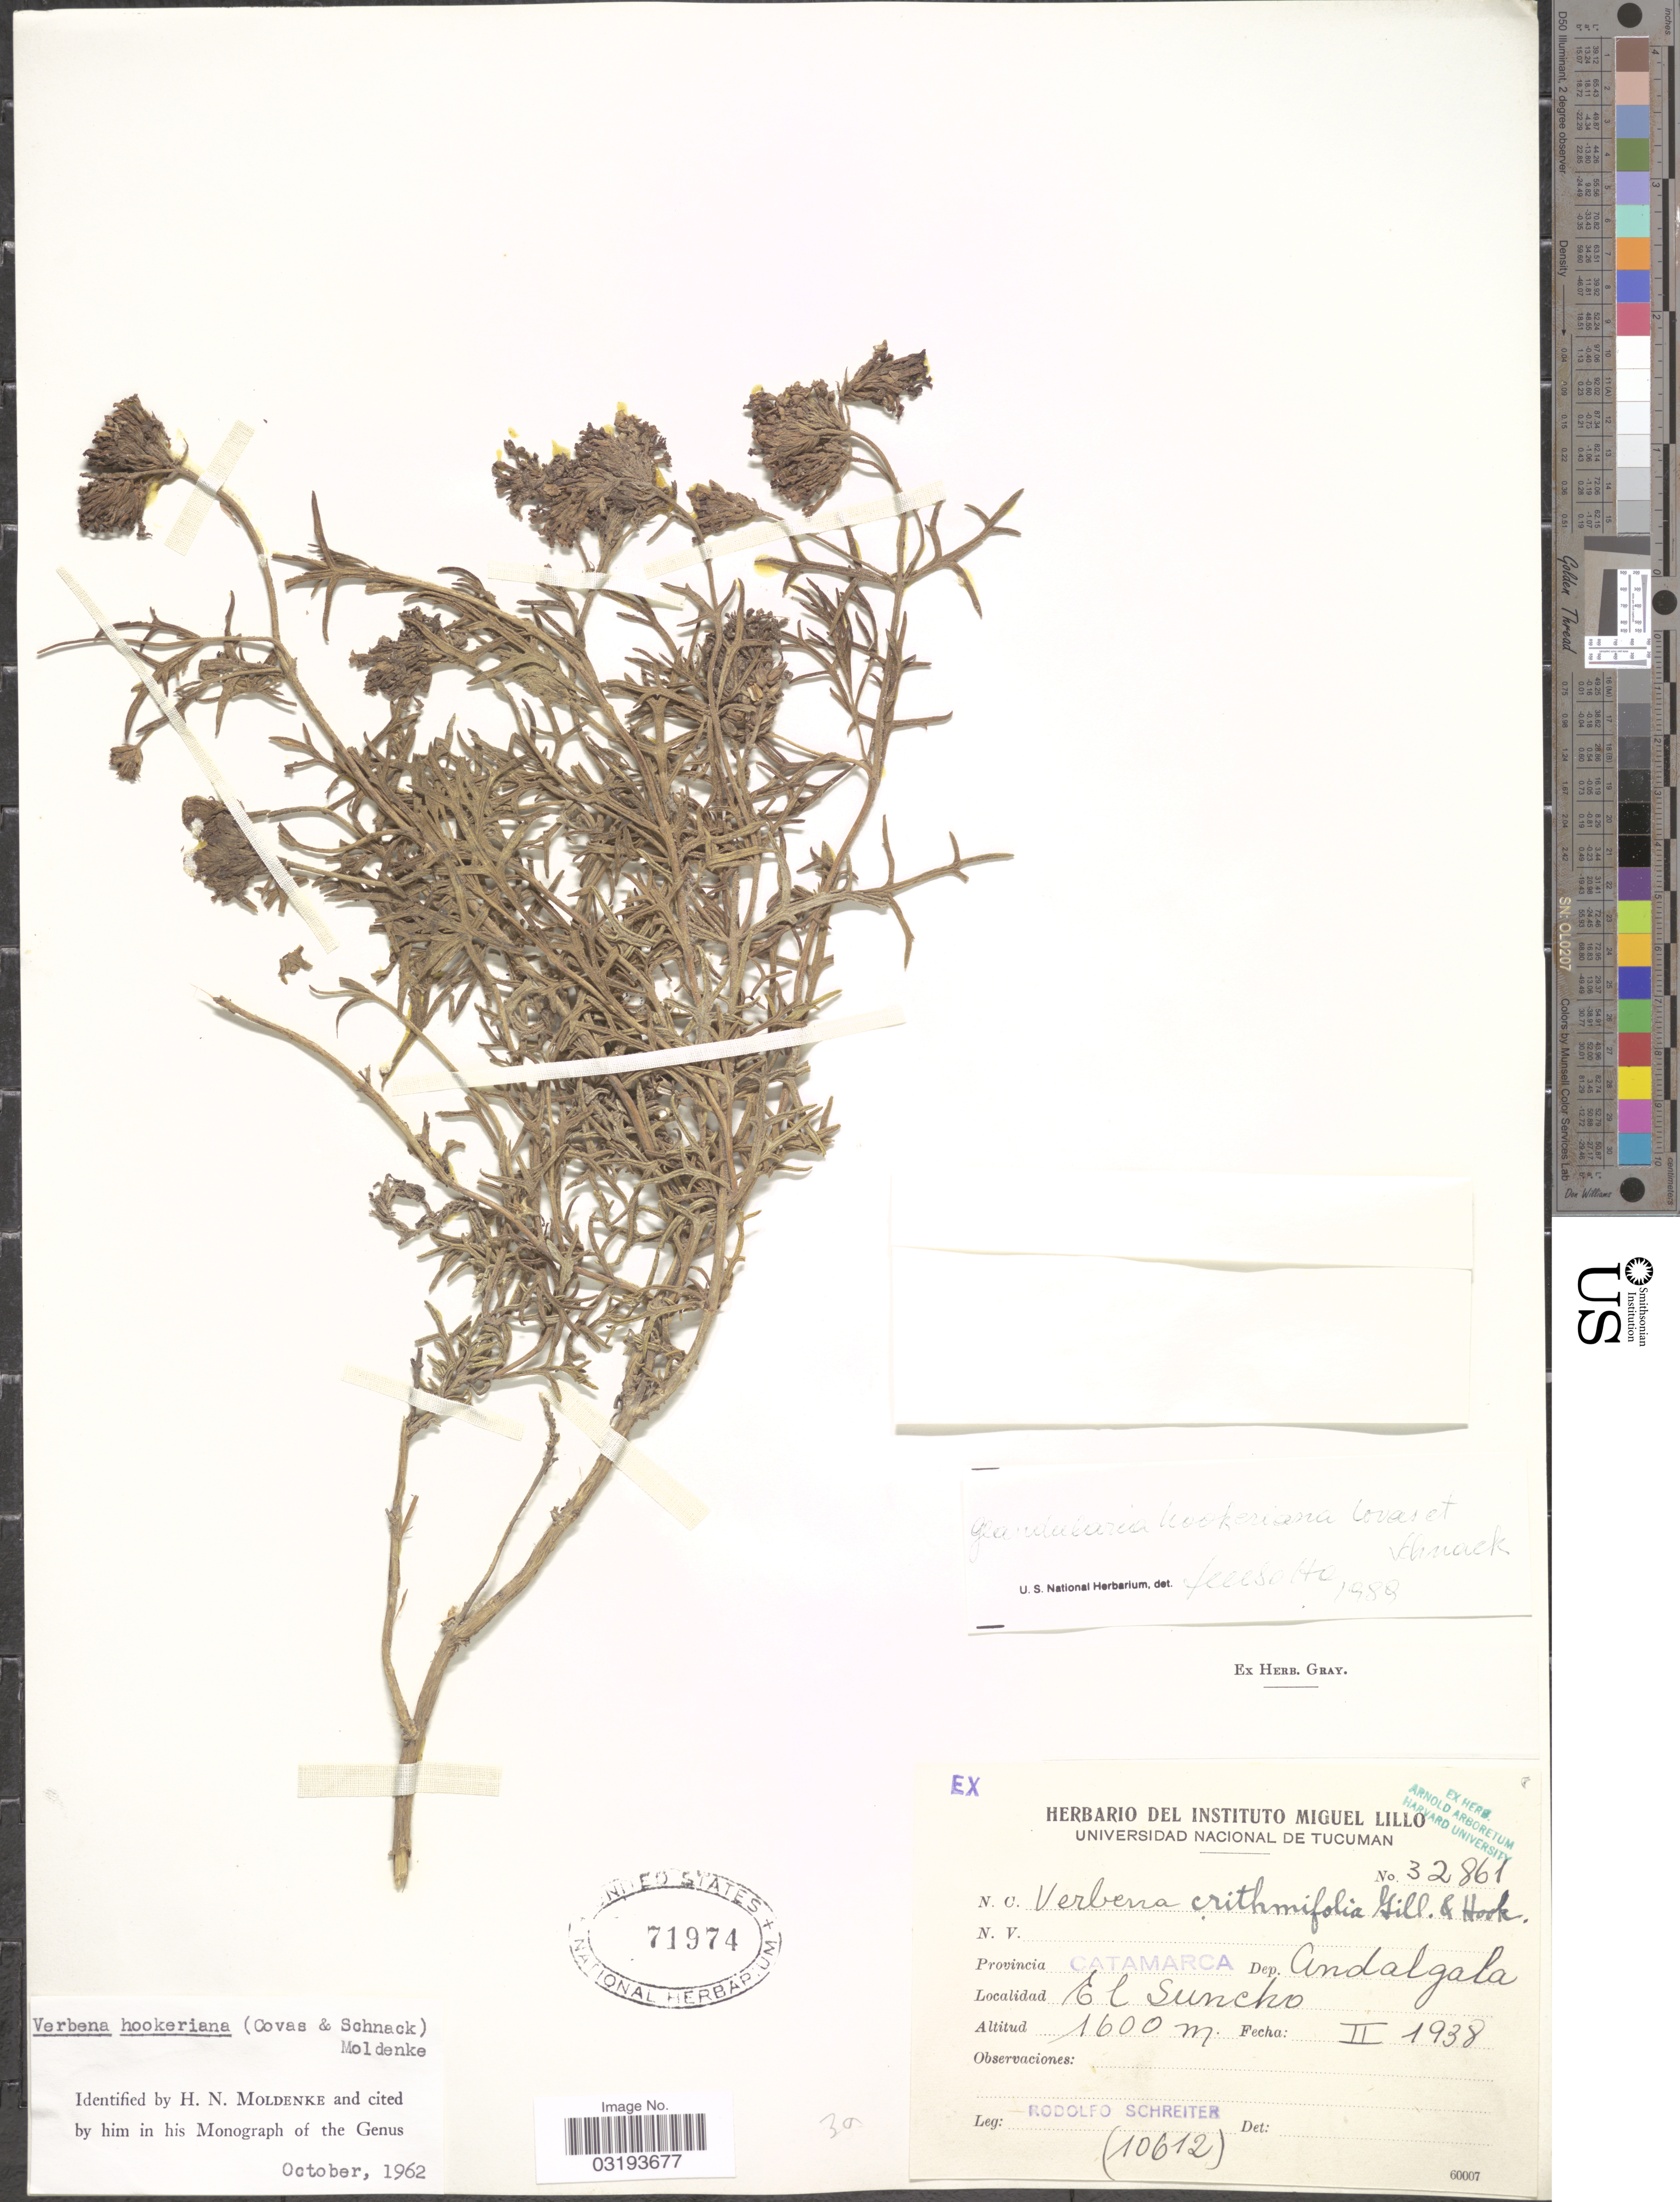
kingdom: Plantae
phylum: Tracheophyta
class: Magnoliopsida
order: Lamiales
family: Verbenaceae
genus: Verbena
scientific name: Verbena hookeriana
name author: (Covas & Schack) Moldenke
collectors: R. Schreiter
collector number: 10612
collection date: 1938-02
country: Argentina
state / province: Catamarca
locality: Dep. Andalgala. El Suncho.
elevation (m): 1600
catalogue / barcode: US 71974